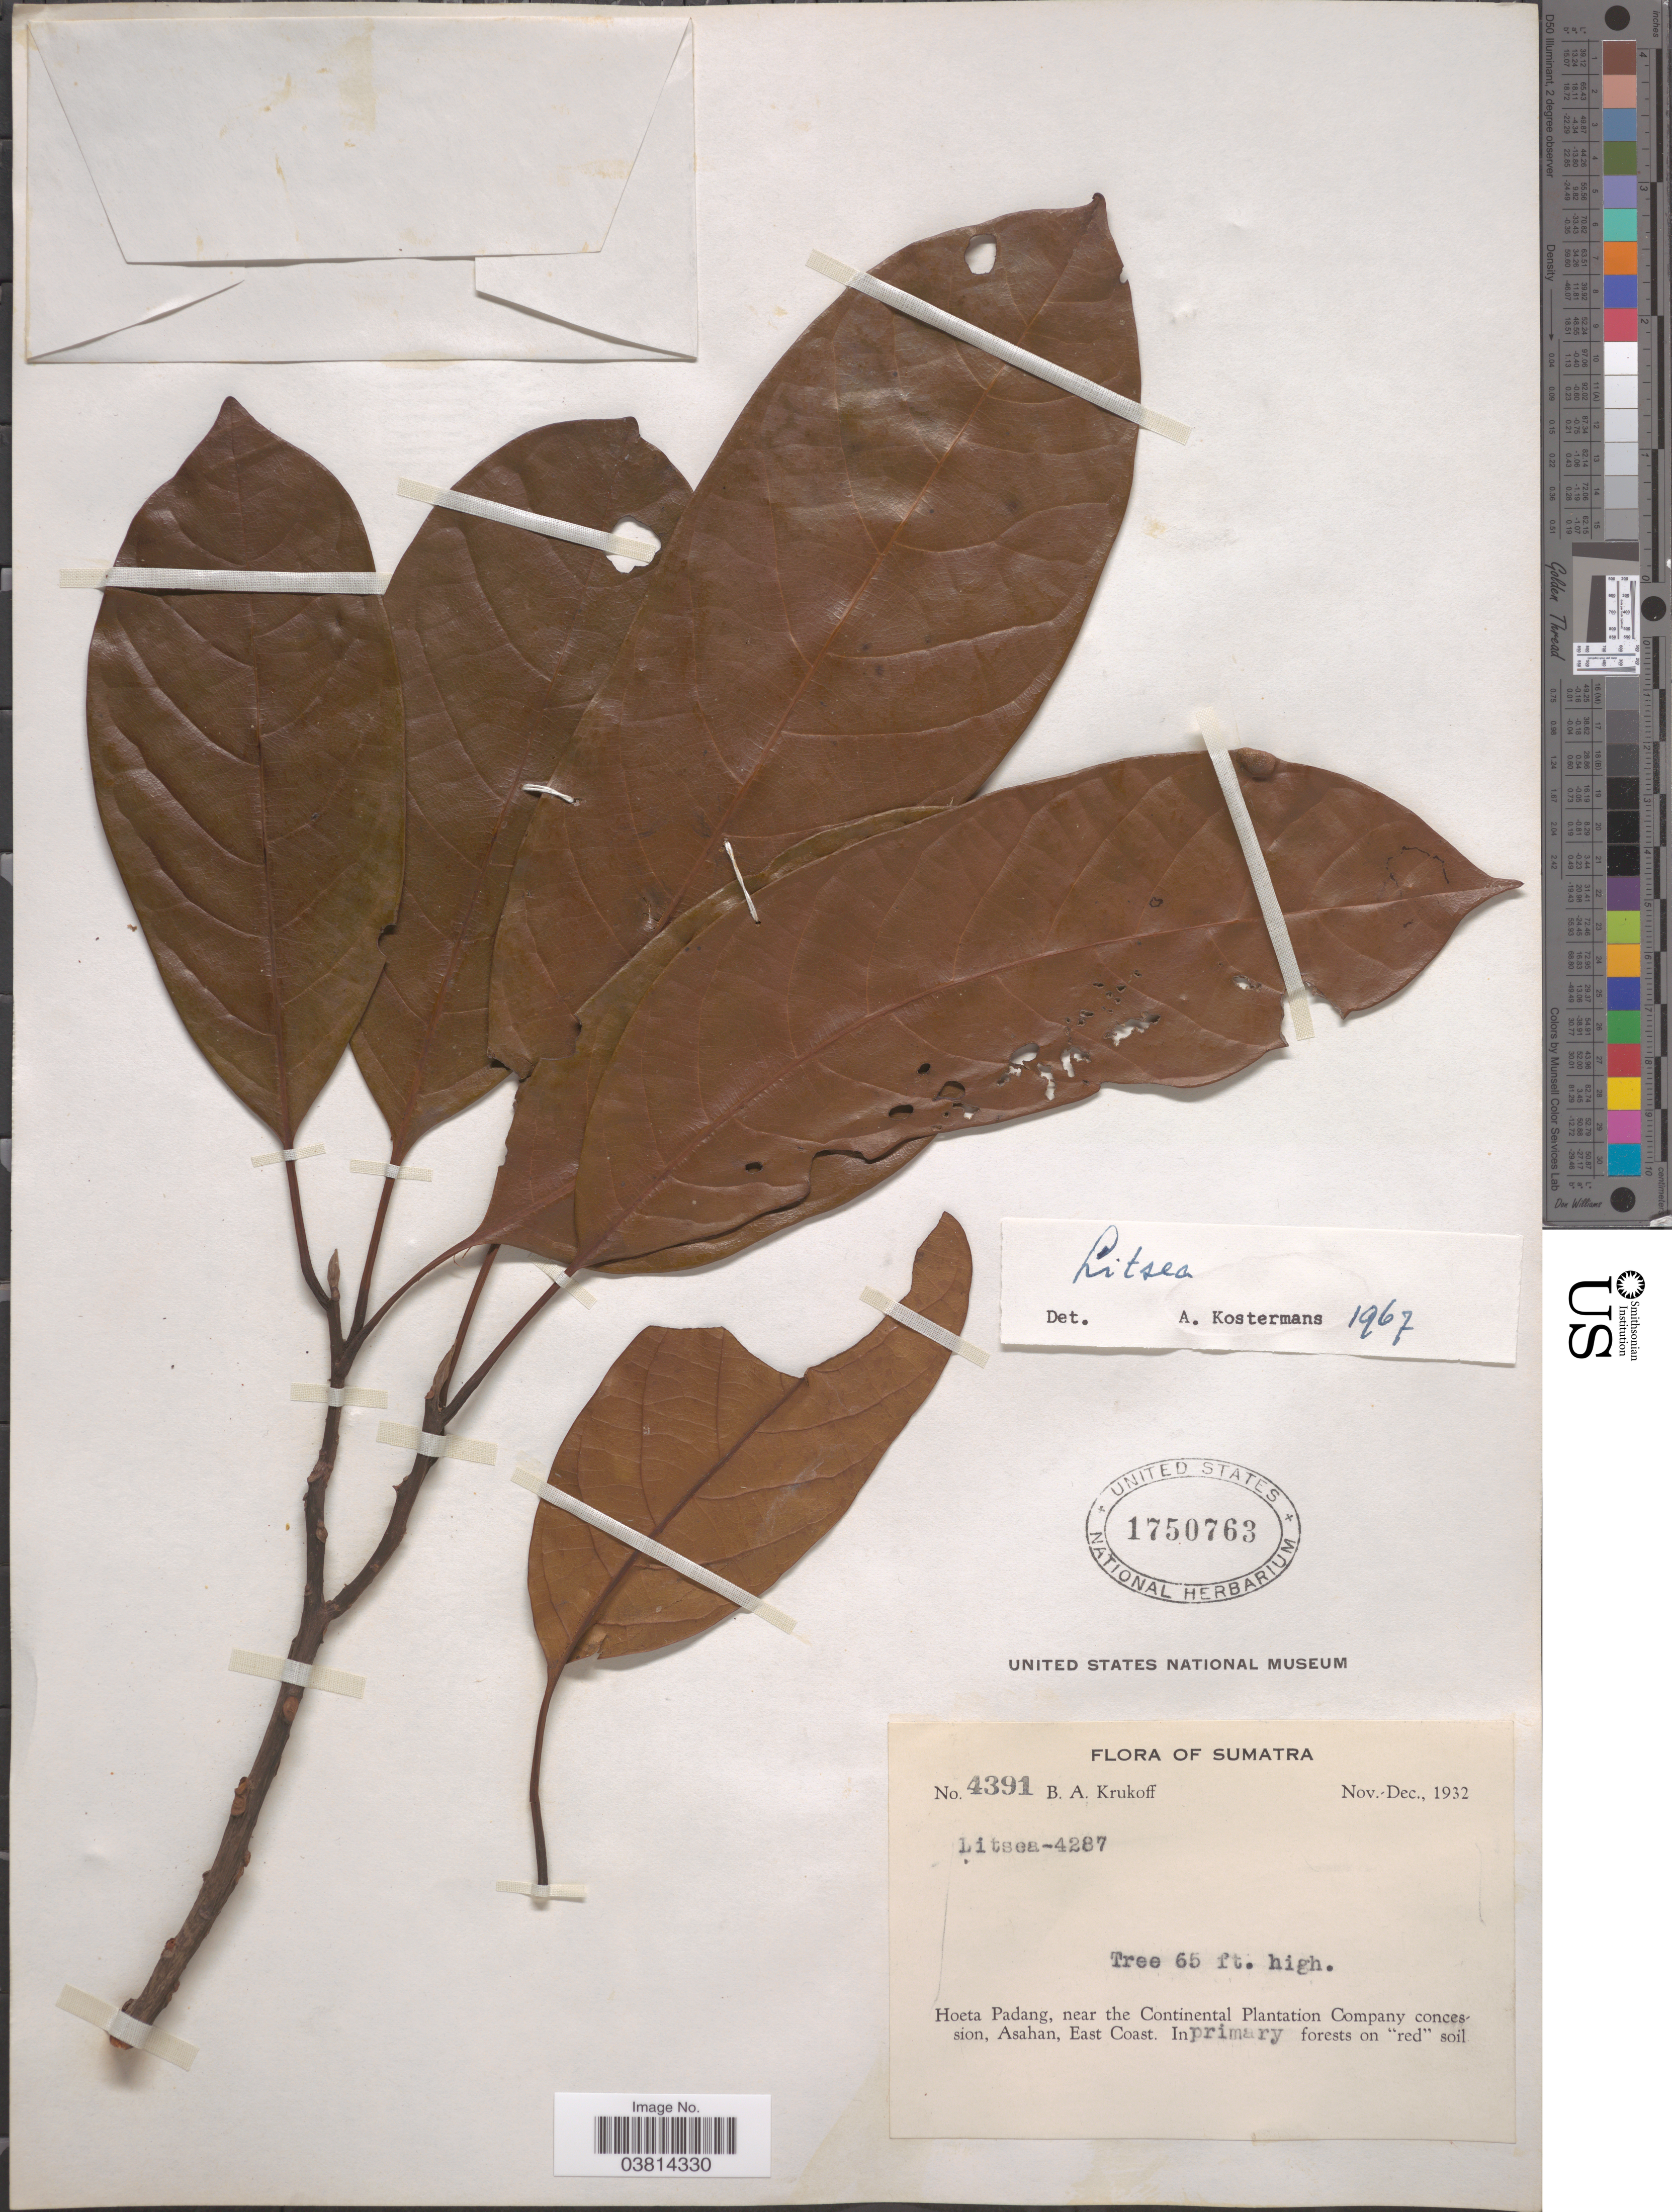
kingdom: Plantae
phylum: Tracheophyta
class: Magnoliopsida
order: Laurales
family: Lauraceae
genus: Litsea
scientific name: Litsea sp.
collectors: B. A. Krukoff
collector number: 4391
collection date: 1932-11/1932-12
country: Indonesia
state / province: Sumatra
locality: Hoeta Padang, near the Continental Plantation Company concession, Asahan, East Coast.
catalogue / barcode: US 1750763